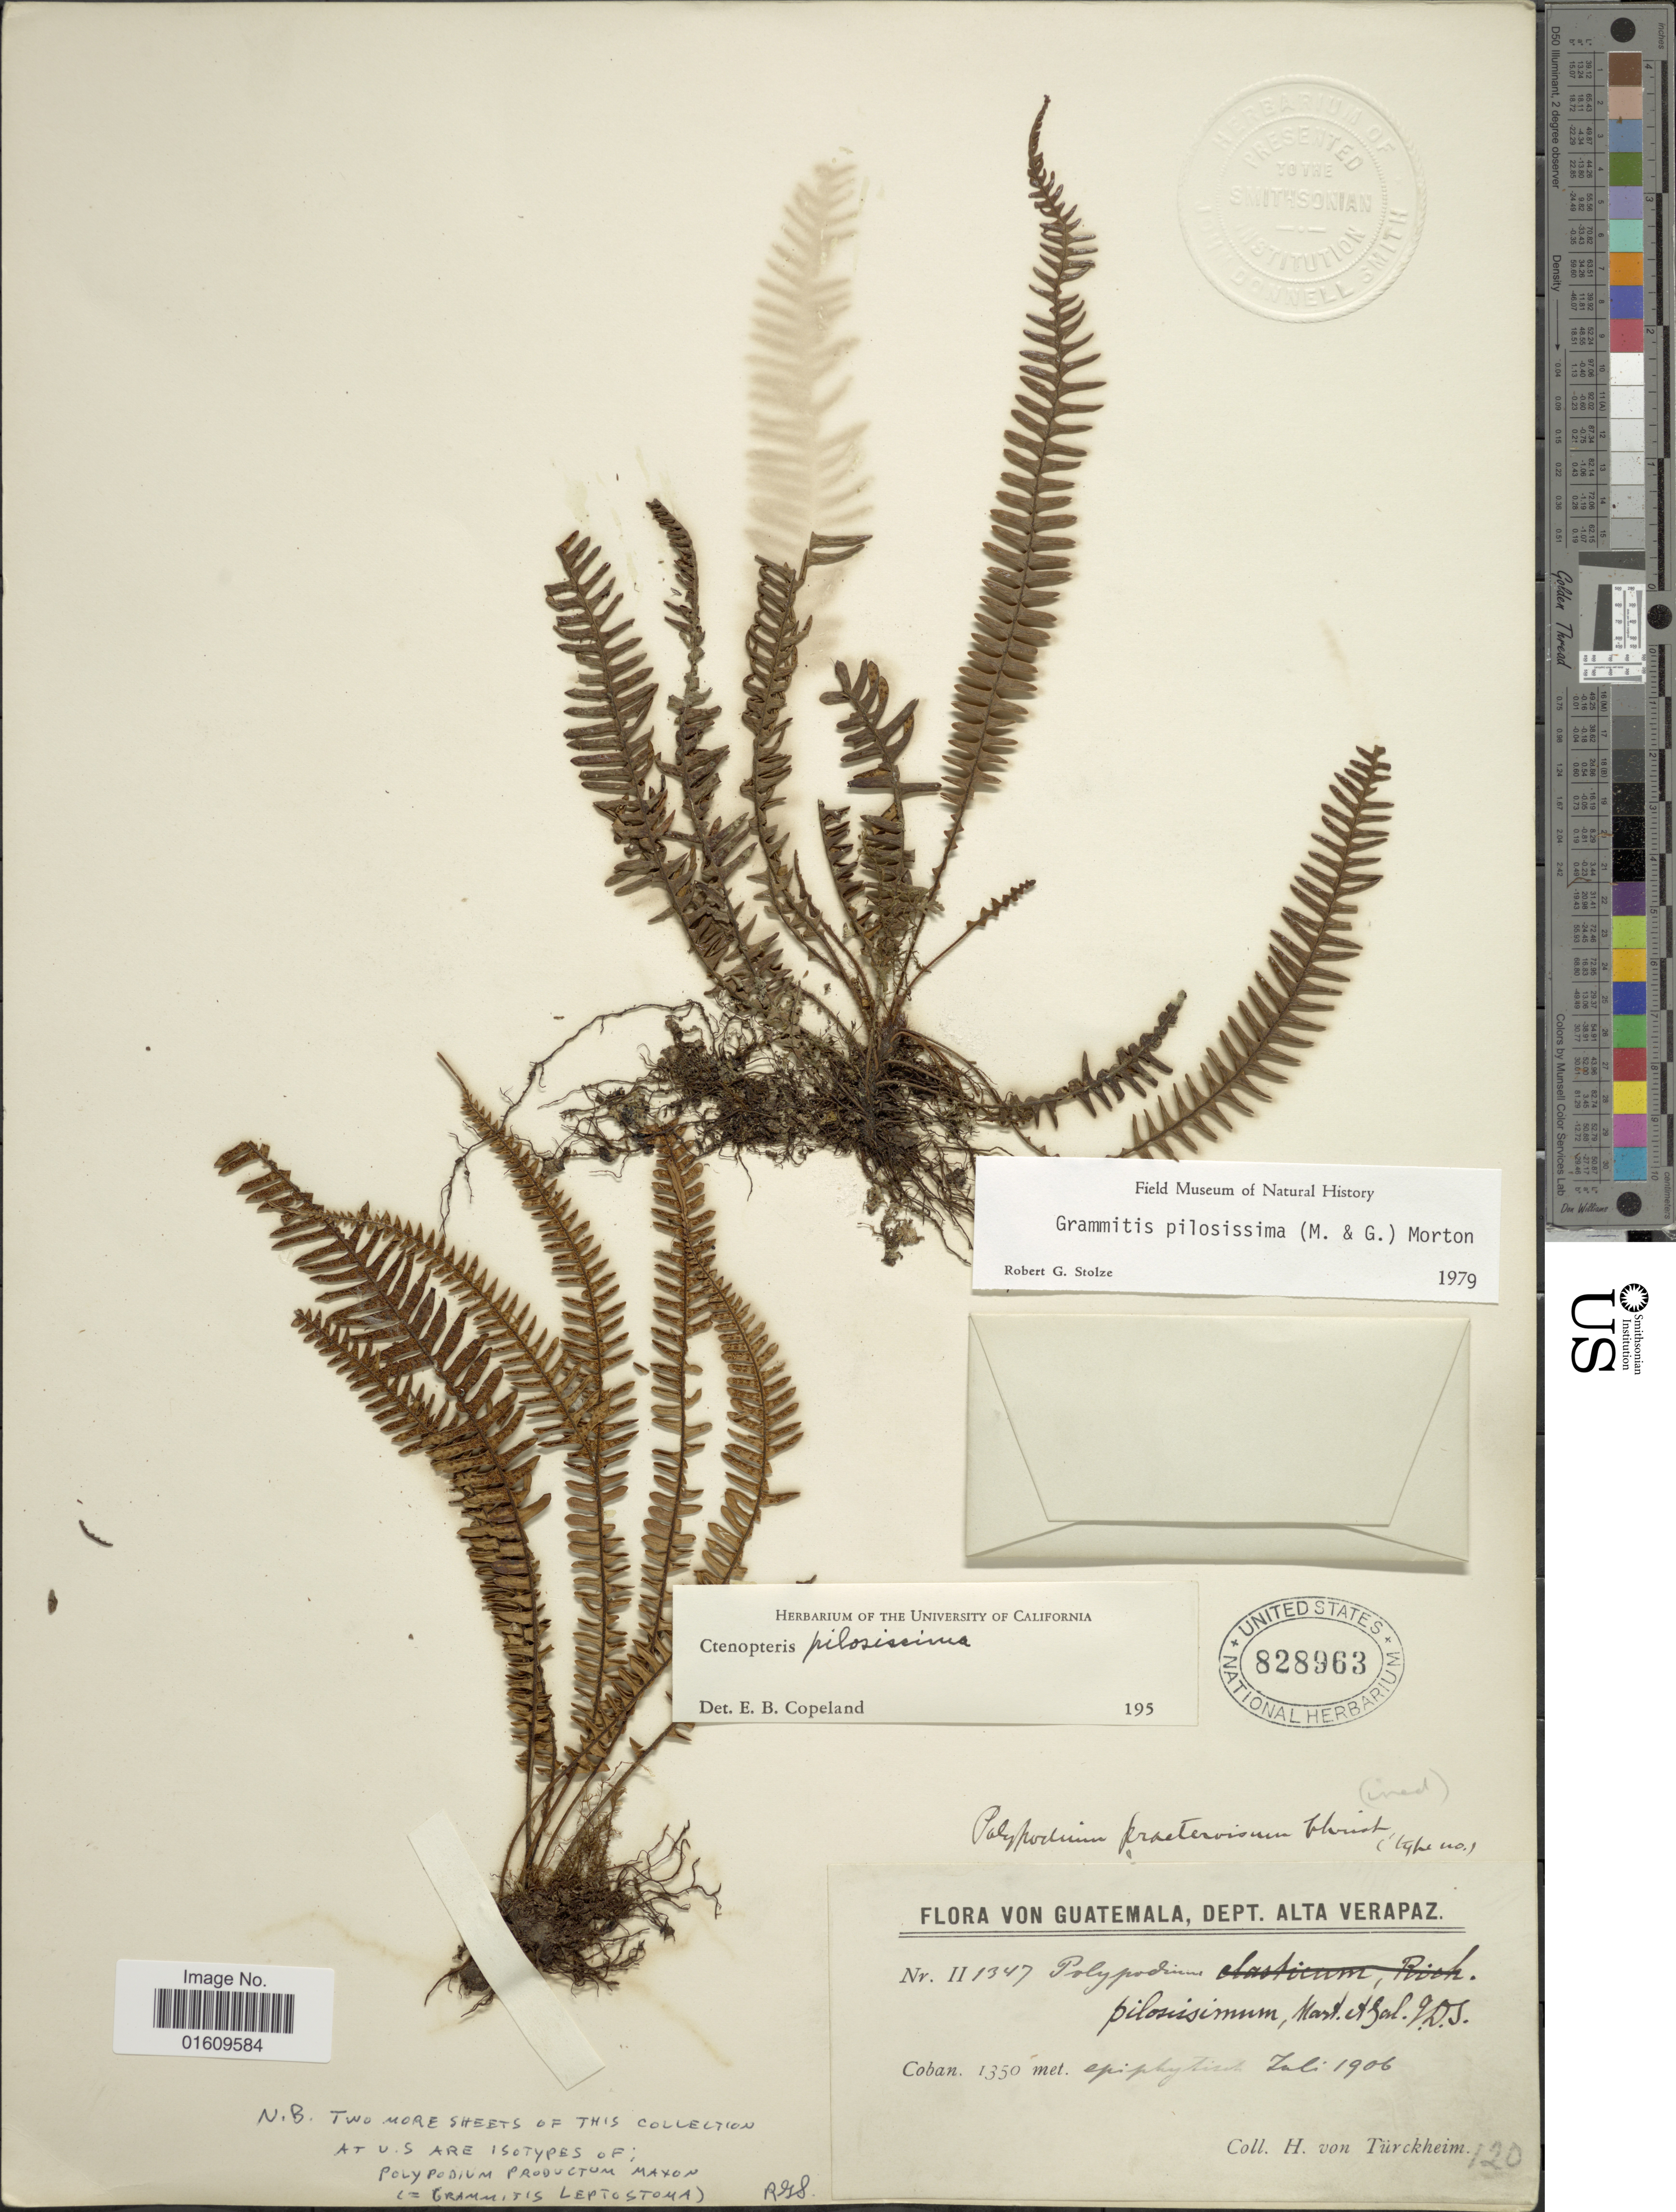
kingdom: Plantae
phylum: Tracheophyta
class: Polypodiopsida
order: Polypodiales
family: Polypodiaceae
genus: Melpomene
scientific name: Melpomene pilosissima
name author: (M. Martens & Galeotti) A.R. Sm. & R.C. Moran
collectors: H. von Türckheim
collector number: II 1347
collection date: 1906-07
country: Guatemala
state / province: Alta Verapaz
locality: Dept. Alta Verapaz, Coban.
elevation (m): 1350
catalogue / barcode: US 828963